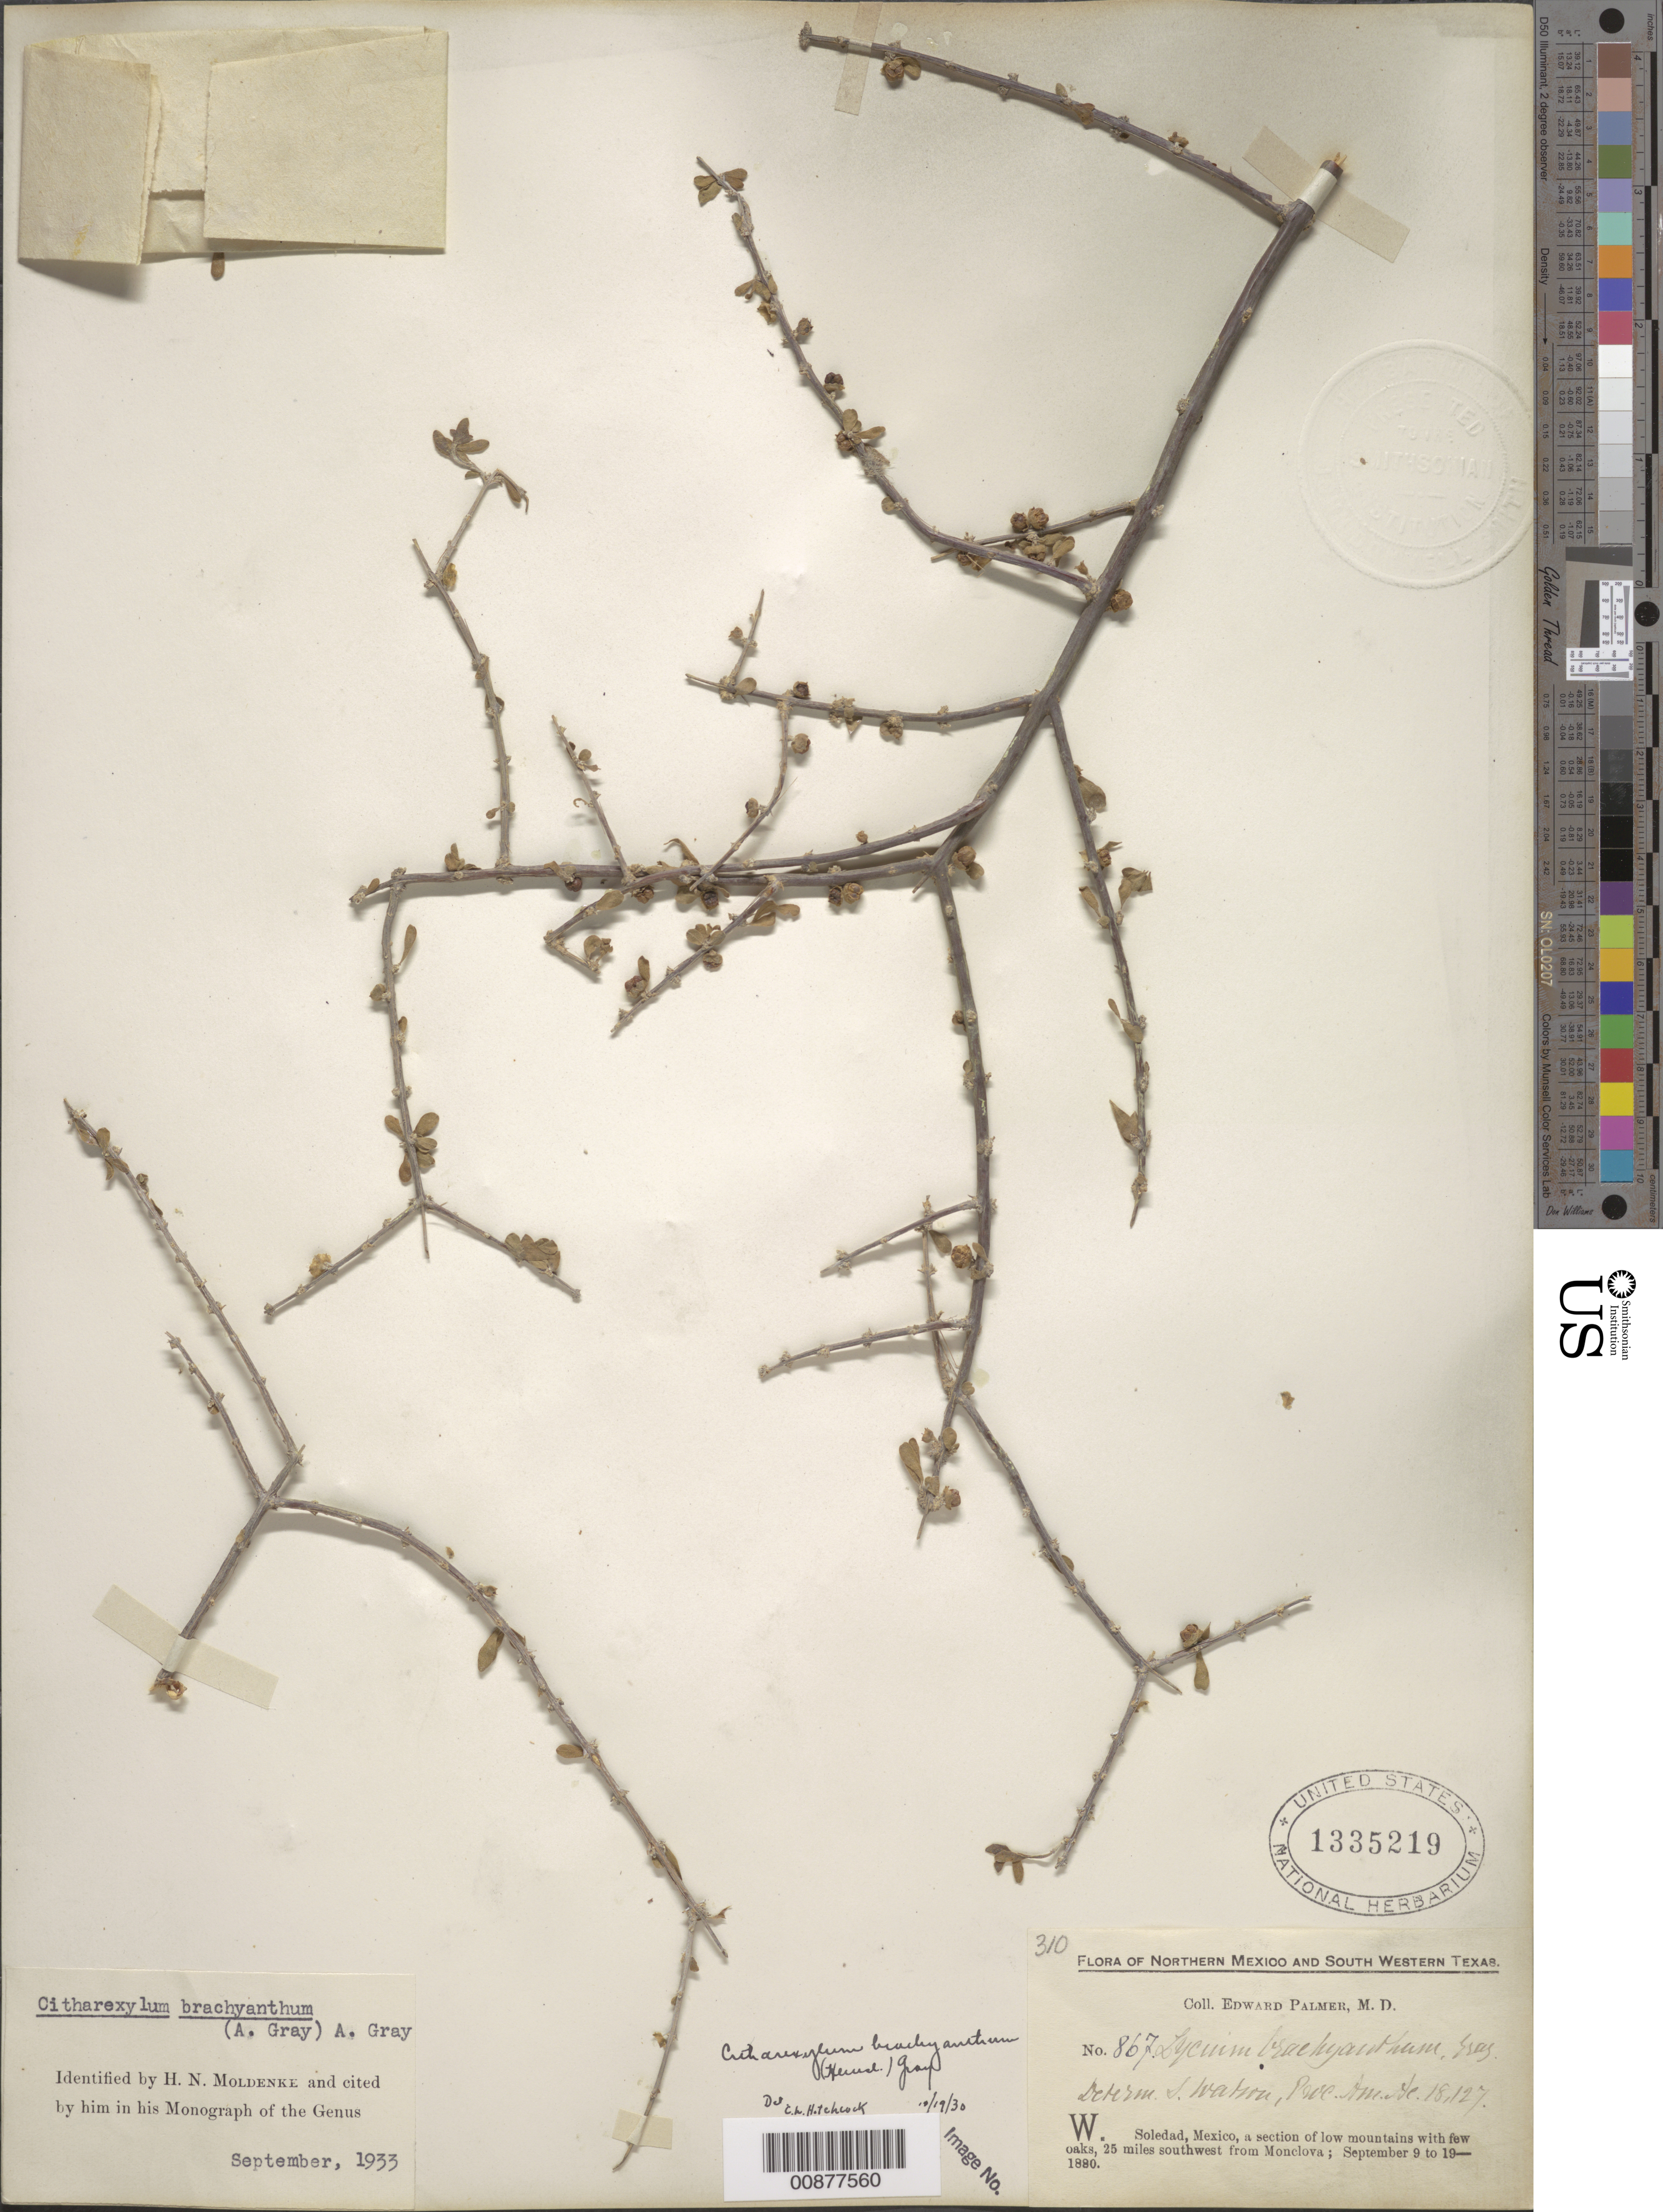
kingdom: Plantae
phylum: Tracheophyta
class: Magnoliopsida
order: Lamiales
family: Verbenaceae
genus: Citharexylum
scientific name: Citharexylum brachyanthum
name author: (A. Gray ex Hemsl.) A. Gray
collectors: E. Palmer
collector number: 867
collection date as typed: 09 Sep 1880 to 19 Sep 1880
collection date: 1880-09-09/1880-09-19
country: Mexico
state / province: Coahuila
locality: W. Soledad, 25 miles southwest from Monclova, Coahuila.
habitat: A section of low mountains with few oaks.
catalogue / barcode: US 1335219